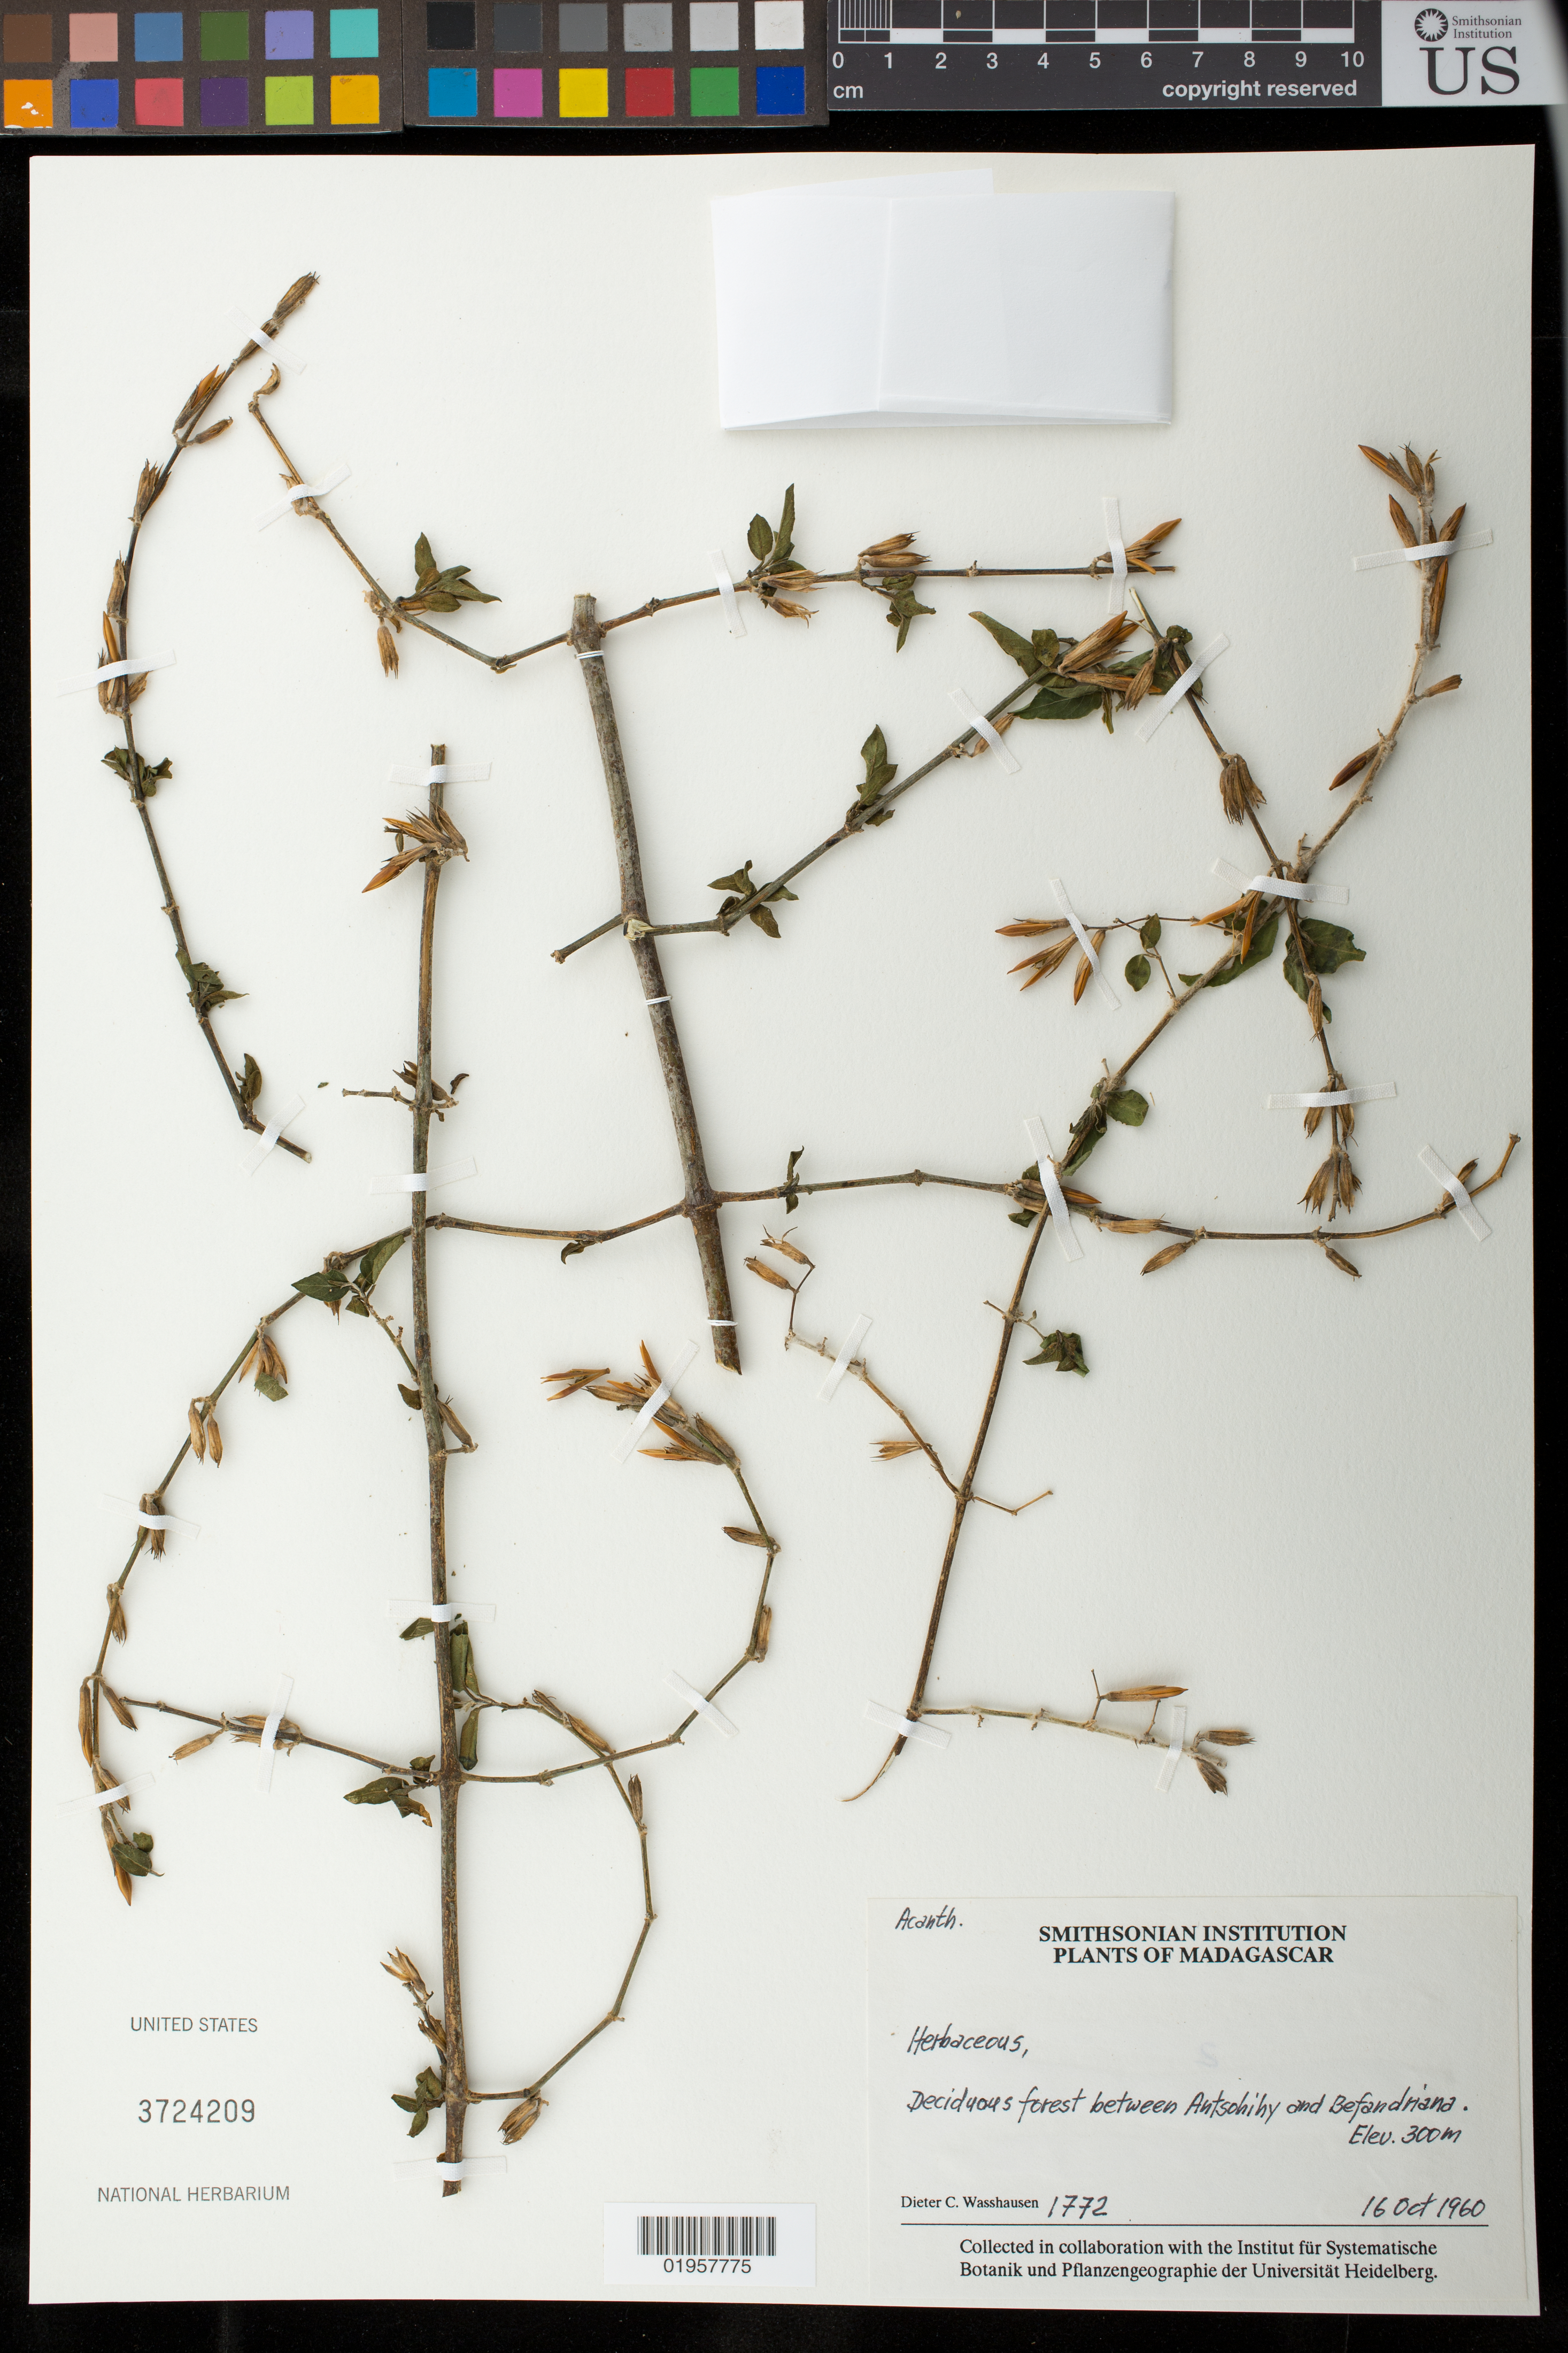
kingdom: Plantae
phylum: Tracheophyta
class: Magnoliopsida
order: Lamiales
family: Acanthaceae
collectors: D. C. Wasshausen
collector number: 1772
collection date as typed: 16 Oct 1960 [?]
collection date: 1990-10-16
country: Madagascar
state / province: Sofia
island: Madagascar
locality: Between Antsohihy and Befandriana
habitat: Deciduous forest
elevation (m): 300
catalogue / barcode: US 3724209